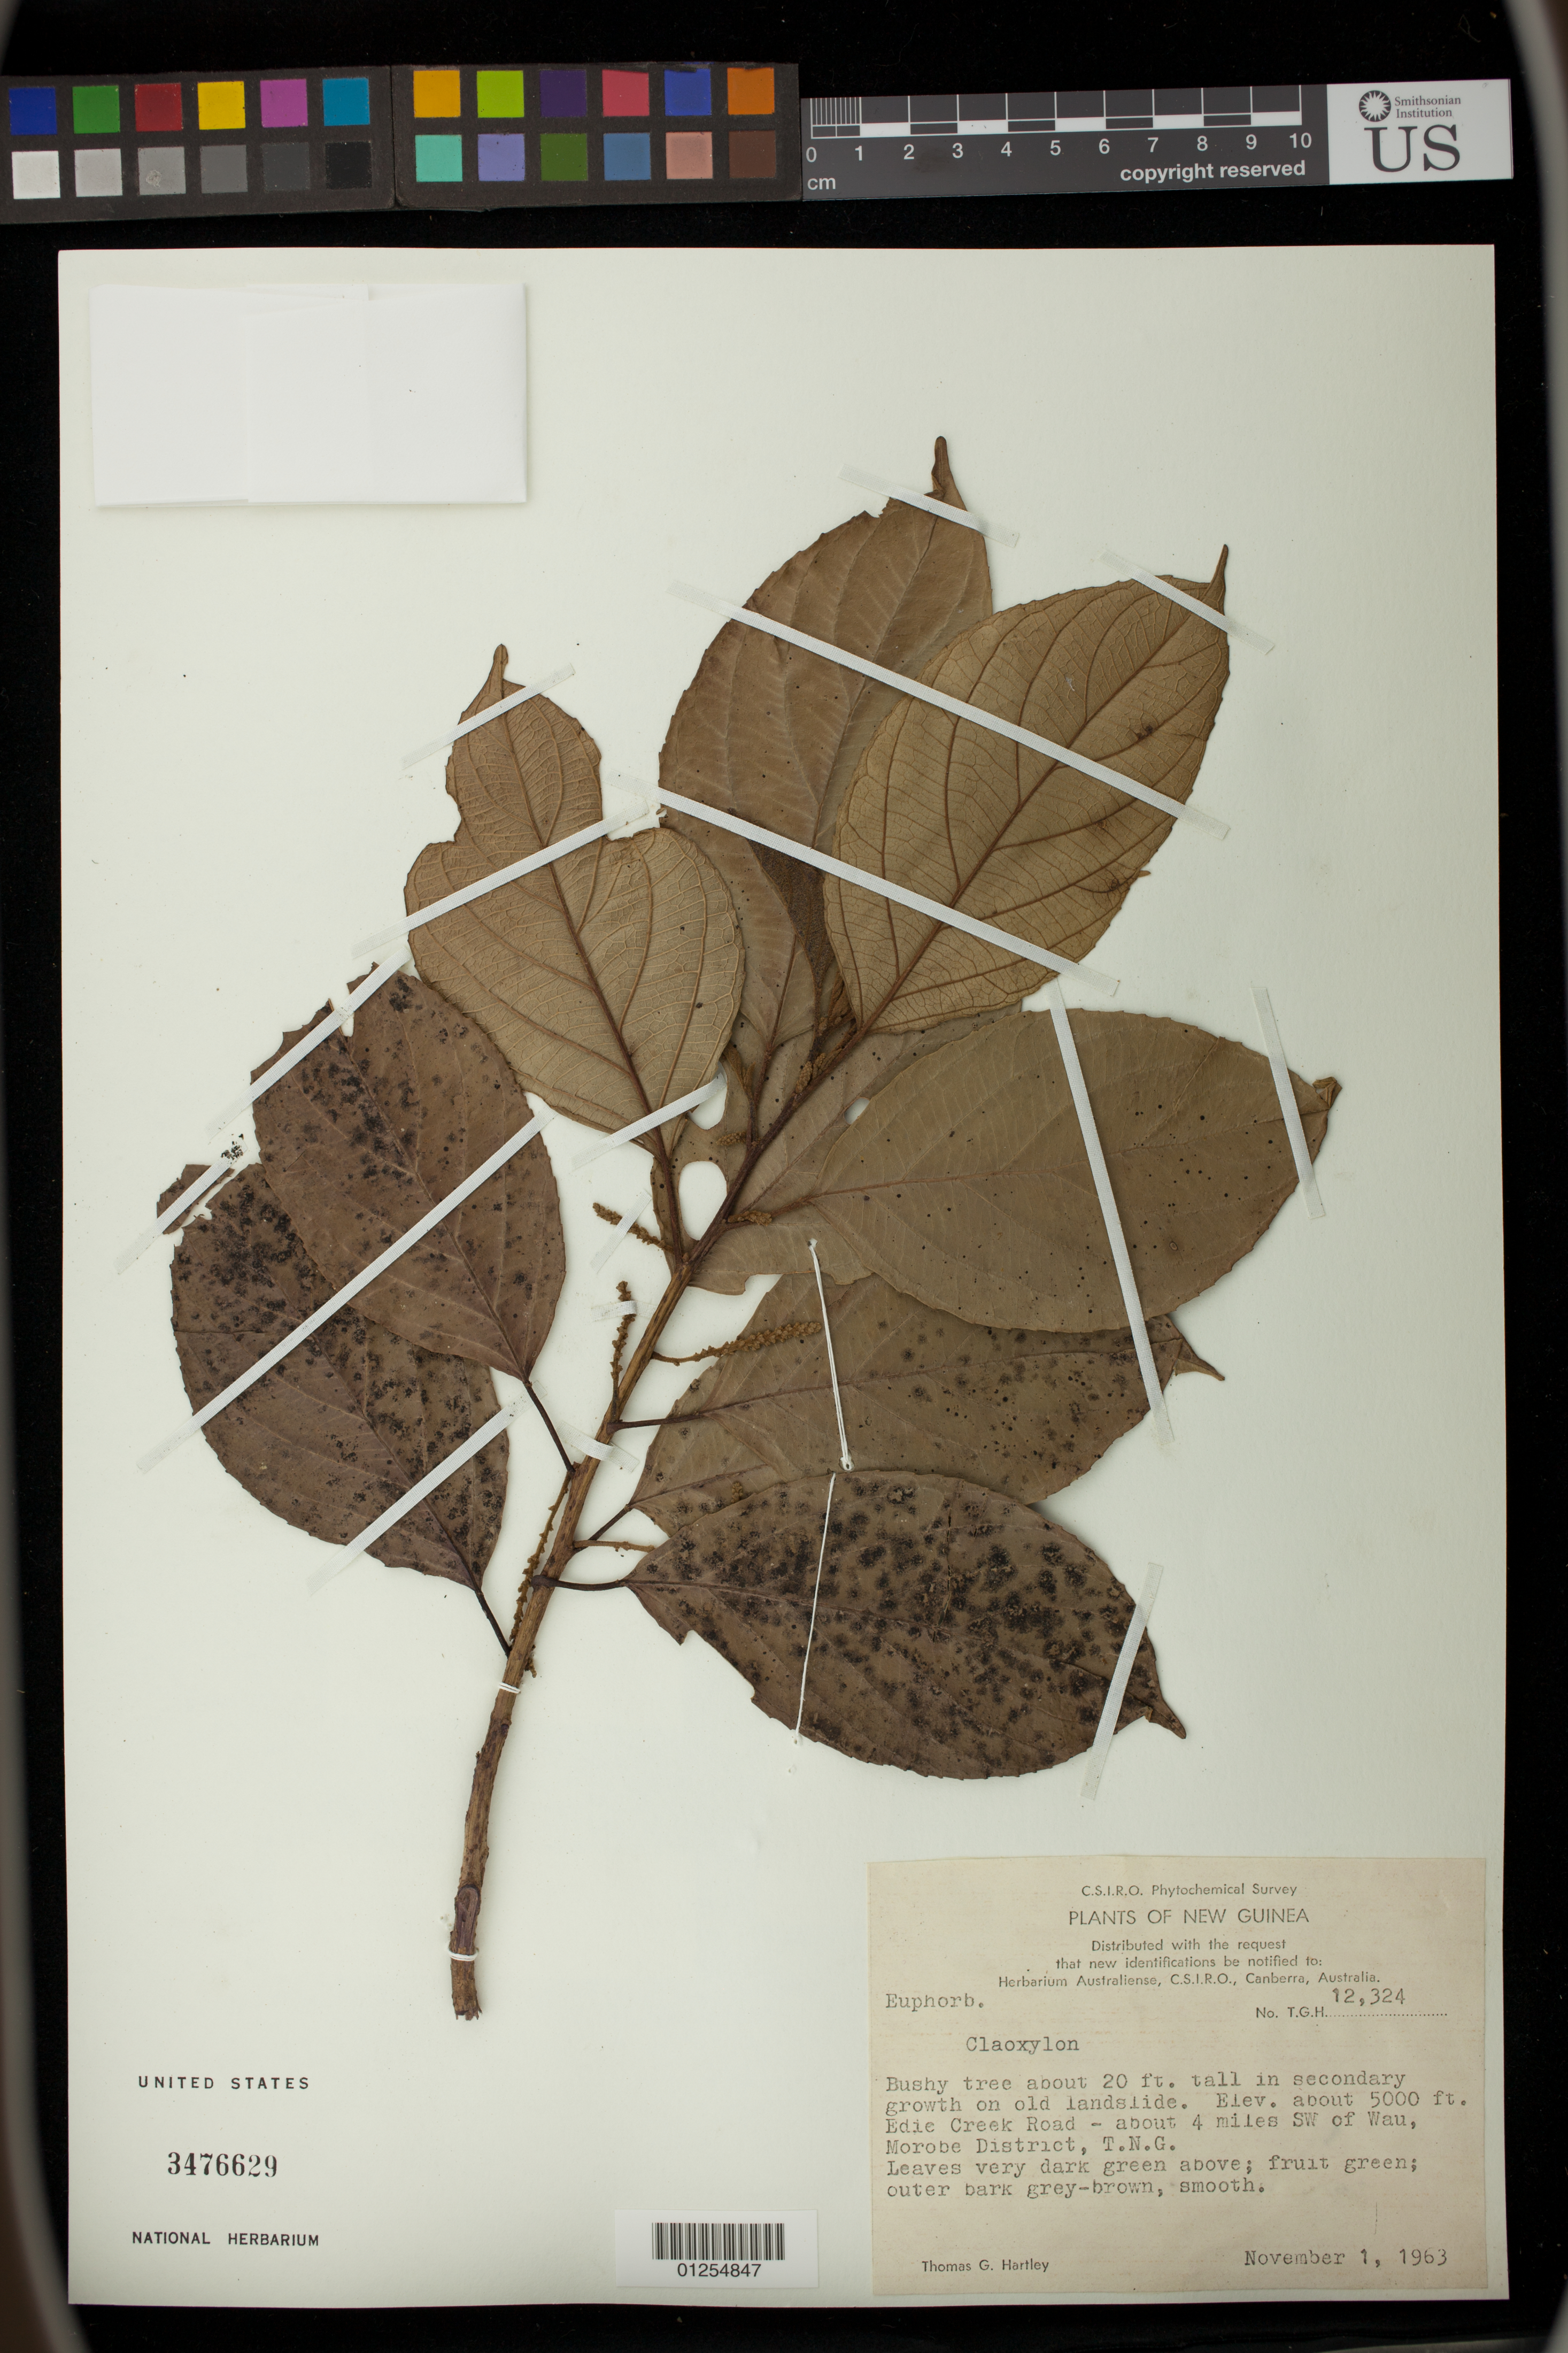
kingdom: Plantae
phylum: Tracheophyta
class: Magnoliopsida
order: Malpighiales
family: Euphorbiaceae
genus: Claoxylon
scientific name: Claoxylon sp.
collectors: T. G. Hartley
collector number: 12324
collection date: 1963-11-01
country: Papua New Guinea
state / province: Morobe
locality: Edie Creek Road, about 4 miles SW of Wau, Morobe District.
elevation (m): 1524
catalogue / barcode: US 3476629